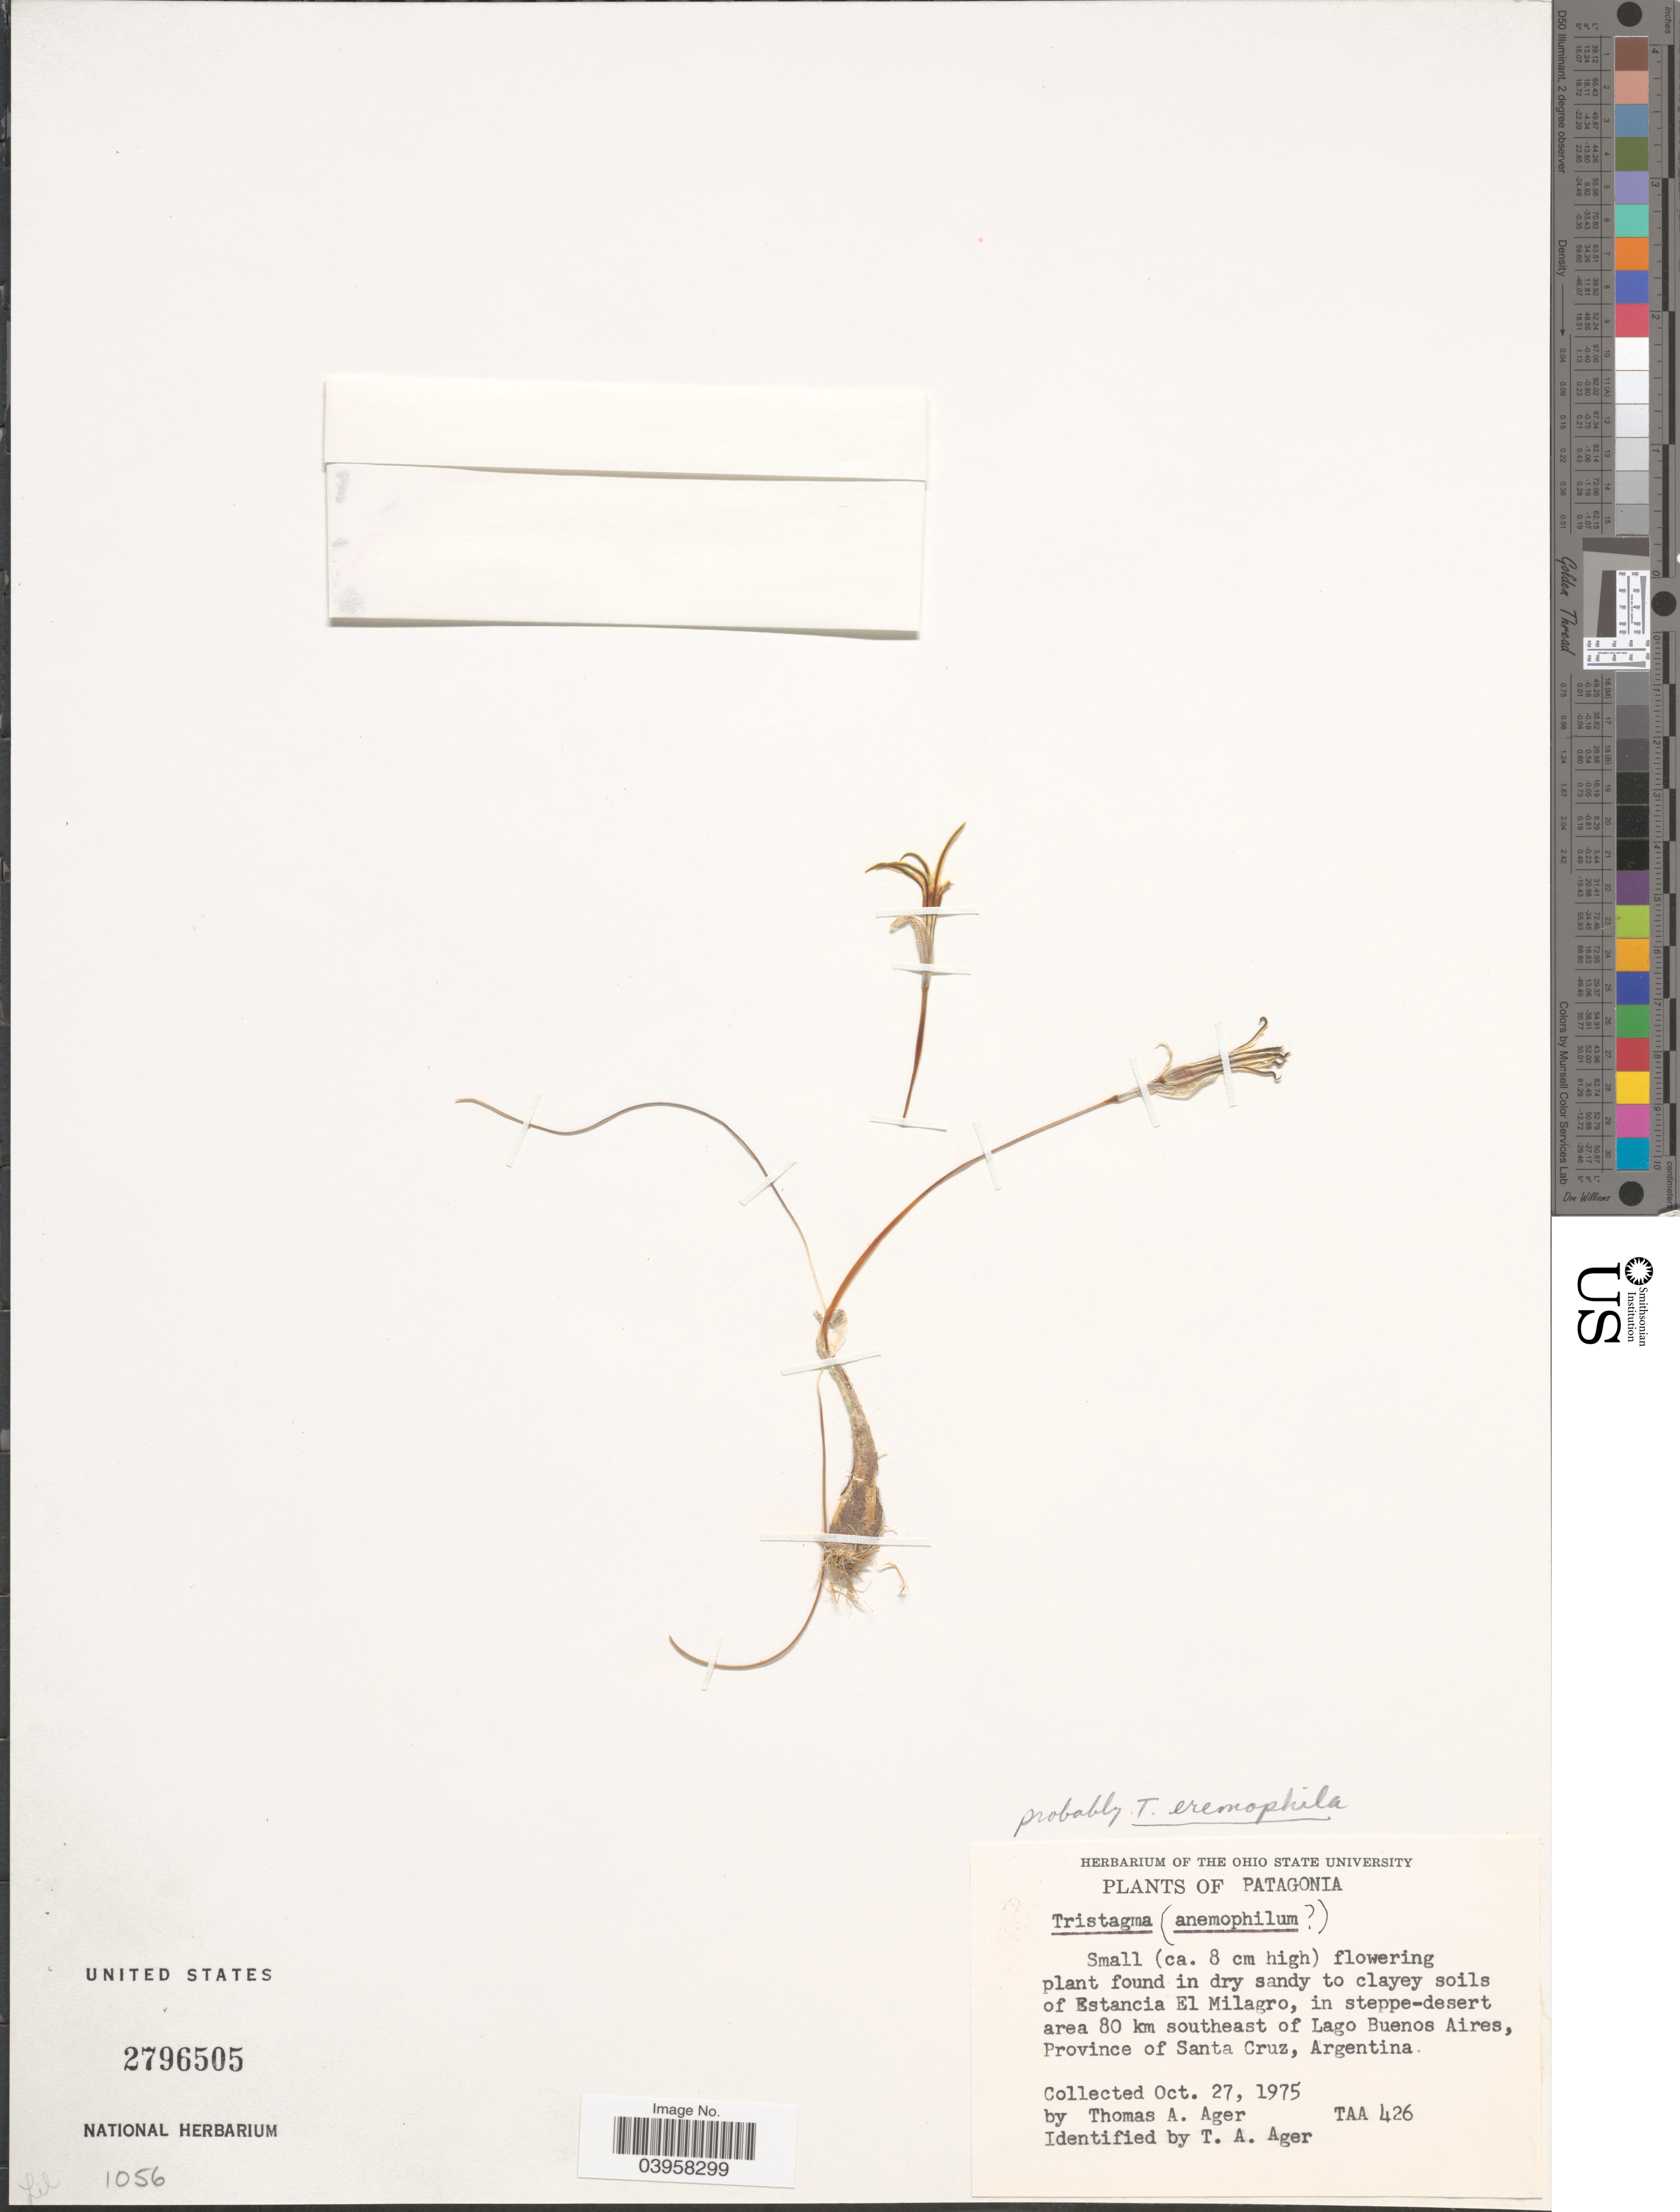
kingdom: Plantae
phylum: Tracheophyta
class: Liliopsida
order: Asparagales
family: Amaryllidaceae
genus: Tristagma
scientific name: Tristagma eremophila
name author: Speg.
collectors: T. A. Ager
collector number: TAA 426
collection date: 1975-10-27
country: Argentina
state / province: Santa Cruz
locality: Patagonia. In dry sandy to clayey soils of Estancia El Milagro, in steppe-desert area 80 km southeast of Lago Buenos Aires.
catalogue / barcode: US 2796505